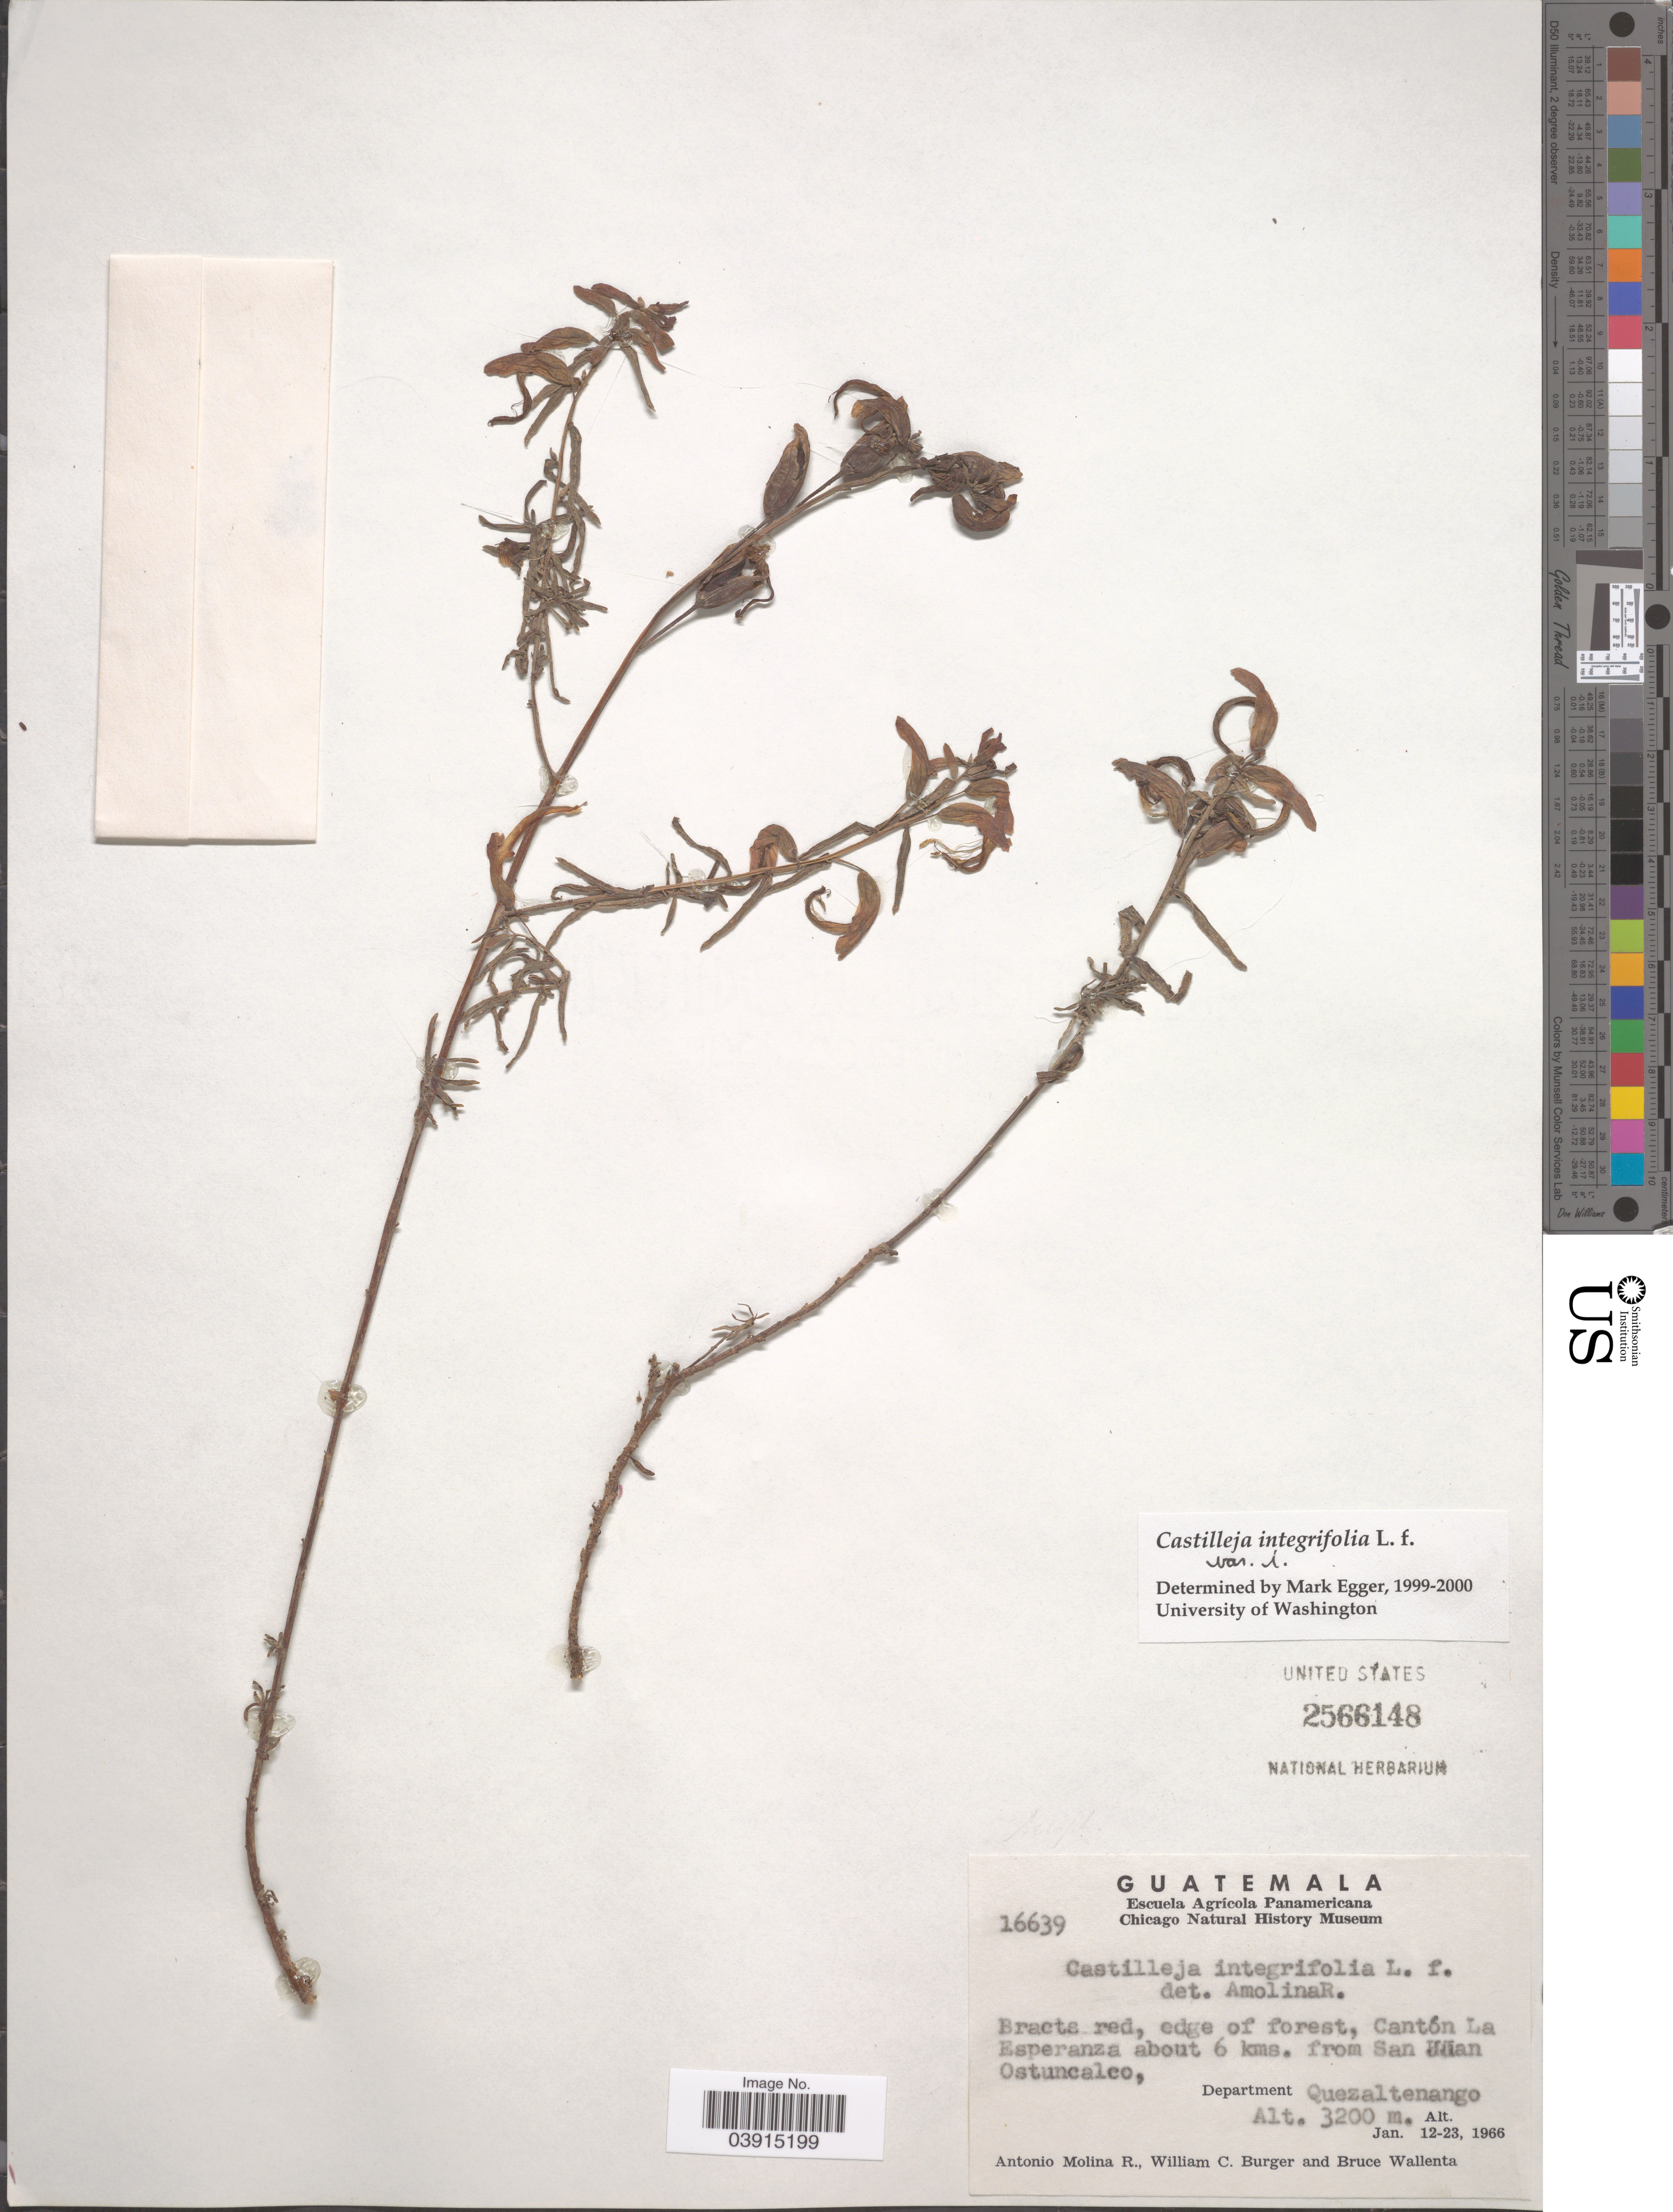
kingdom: Plantae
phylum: Tracheophyta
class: Magnoliopsida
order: Lamiales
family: Orobanchaceae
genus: Castilleja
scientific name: Castilleja integrifolia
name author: L. f.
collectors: A. Molina R., W. Burger & B. Wallenta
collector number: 16639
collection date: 1966-01-12/1966-01-23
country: Guatemala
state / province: Quetzaltenango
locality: Cantón La Esperanza about 6 kms. from San Juan Ostuncalco, Department Quezaltenango.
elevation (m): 3200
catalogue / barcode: US 2566148